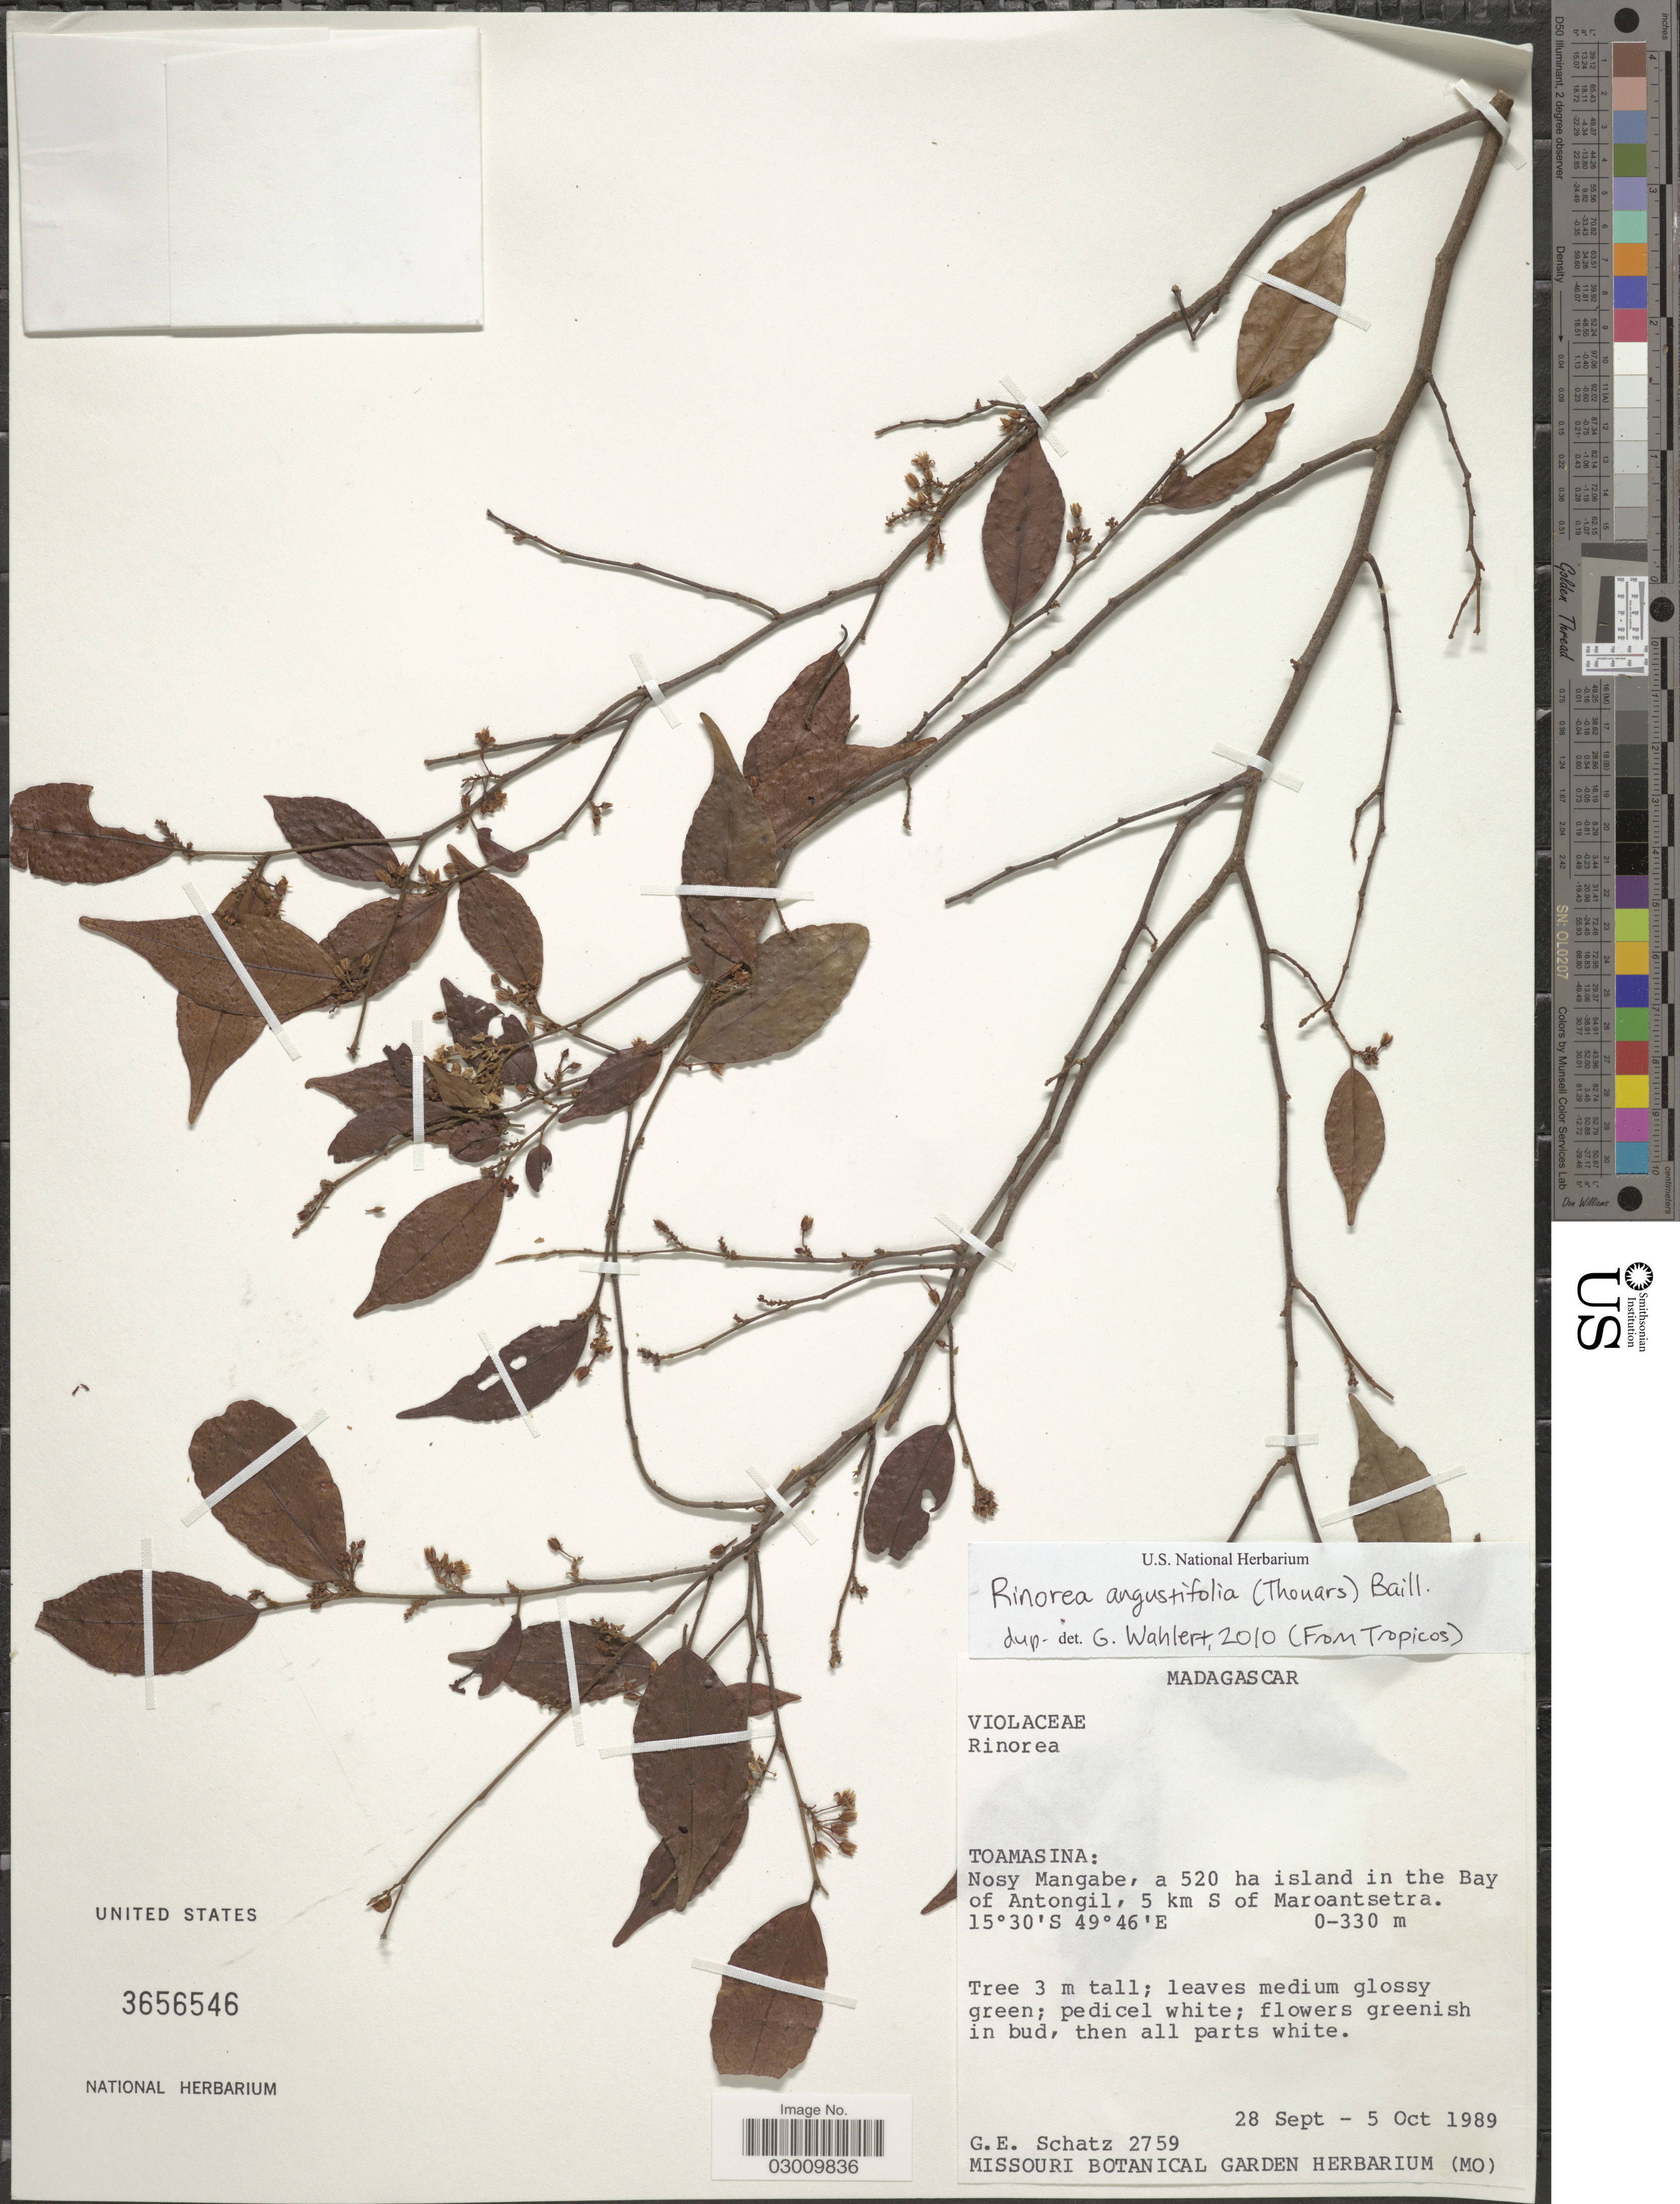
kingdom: Plantae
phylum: Tracheophyta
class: Magnoliopsida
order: Malpighiales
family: Violaceae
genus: Rinorea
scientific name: Rinorea angustifolia subsp. ardisiiflora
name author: (Welw. ex Oliv.) Grey-Wilson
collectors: G. Schatz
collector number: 2759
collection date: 1989-09-28/1989-10-05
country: Madagascar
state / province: Analanjirofo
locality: Nosy Mangabe, a 520 ha island in the Bay of Amtongil, 5 km S of Maroantsetra.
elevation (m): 0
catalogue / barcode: US 3656546